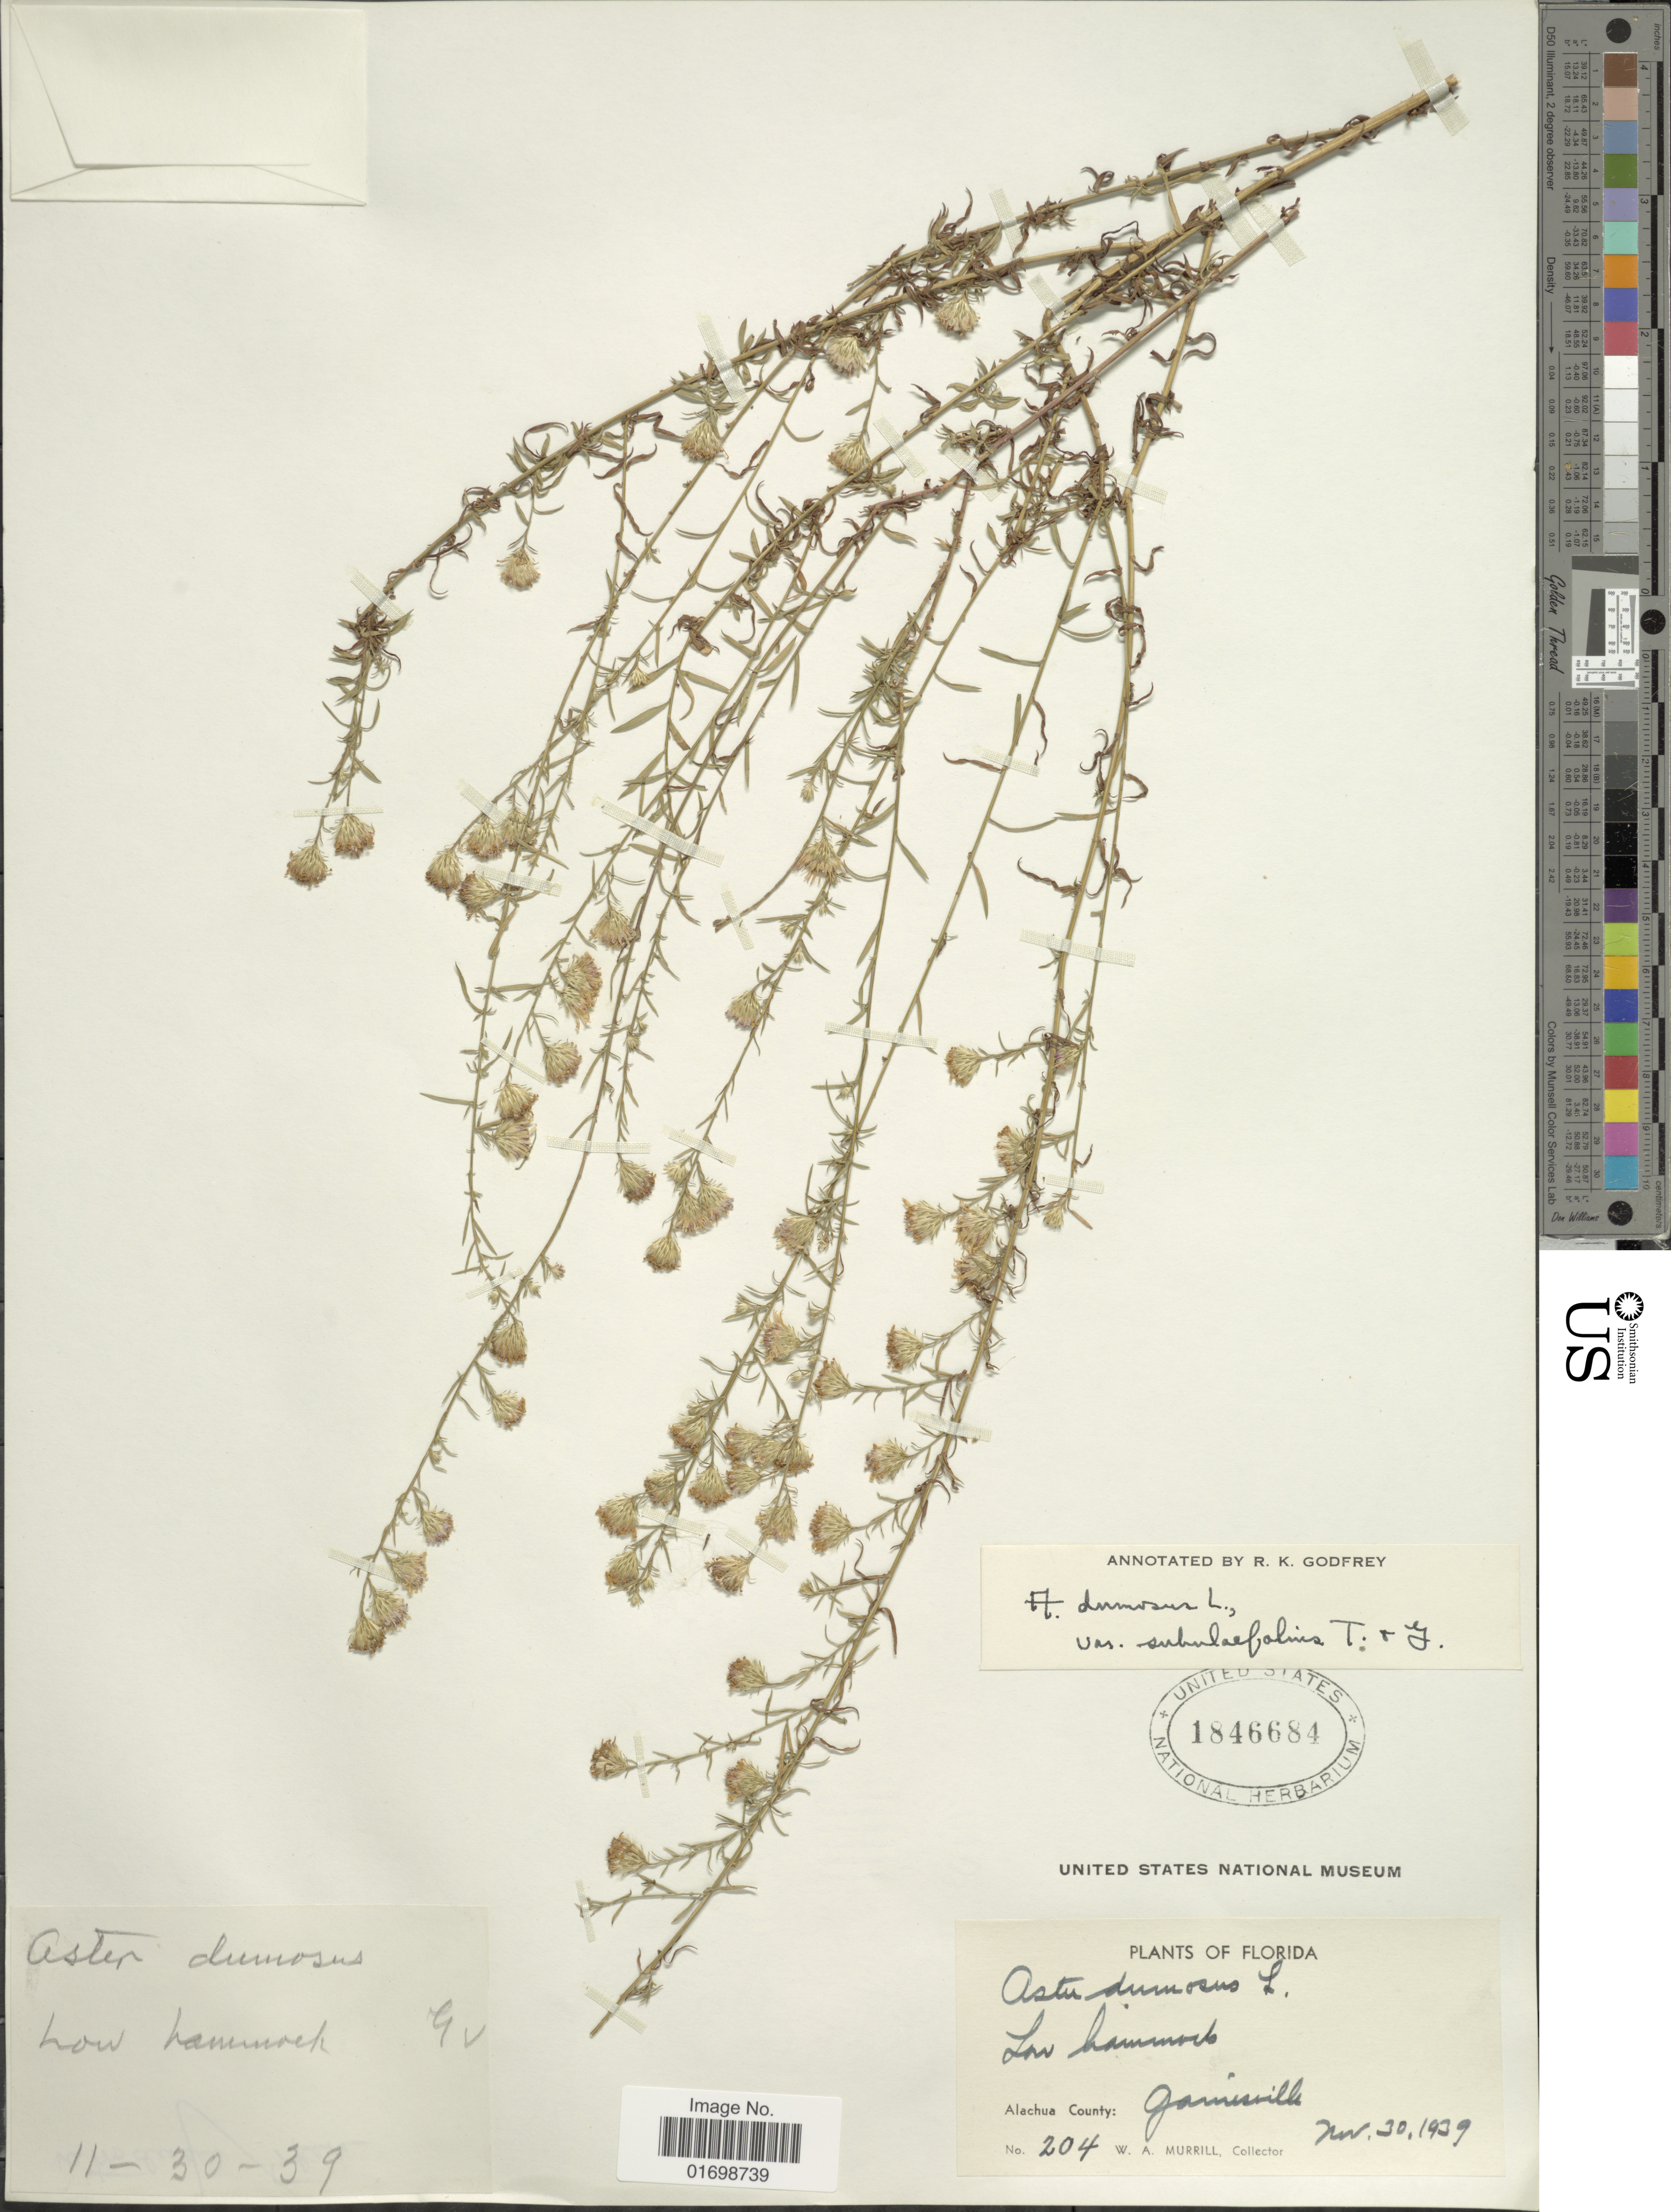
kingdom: Plantae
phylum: Tracheophyta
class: Magnoliopsida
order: Asterales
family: Asteraceae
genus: Symphyotrichum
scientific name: Symphyotrichum dumosum var. subulifolium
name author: (Torr. & A. Gray) G.L. Nesom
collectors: W. A. Murrill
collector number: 204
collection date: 1939-11-30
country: United States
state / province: Florida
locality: Alachua County: Gainesville, low hammock.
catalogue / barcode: US 1846684